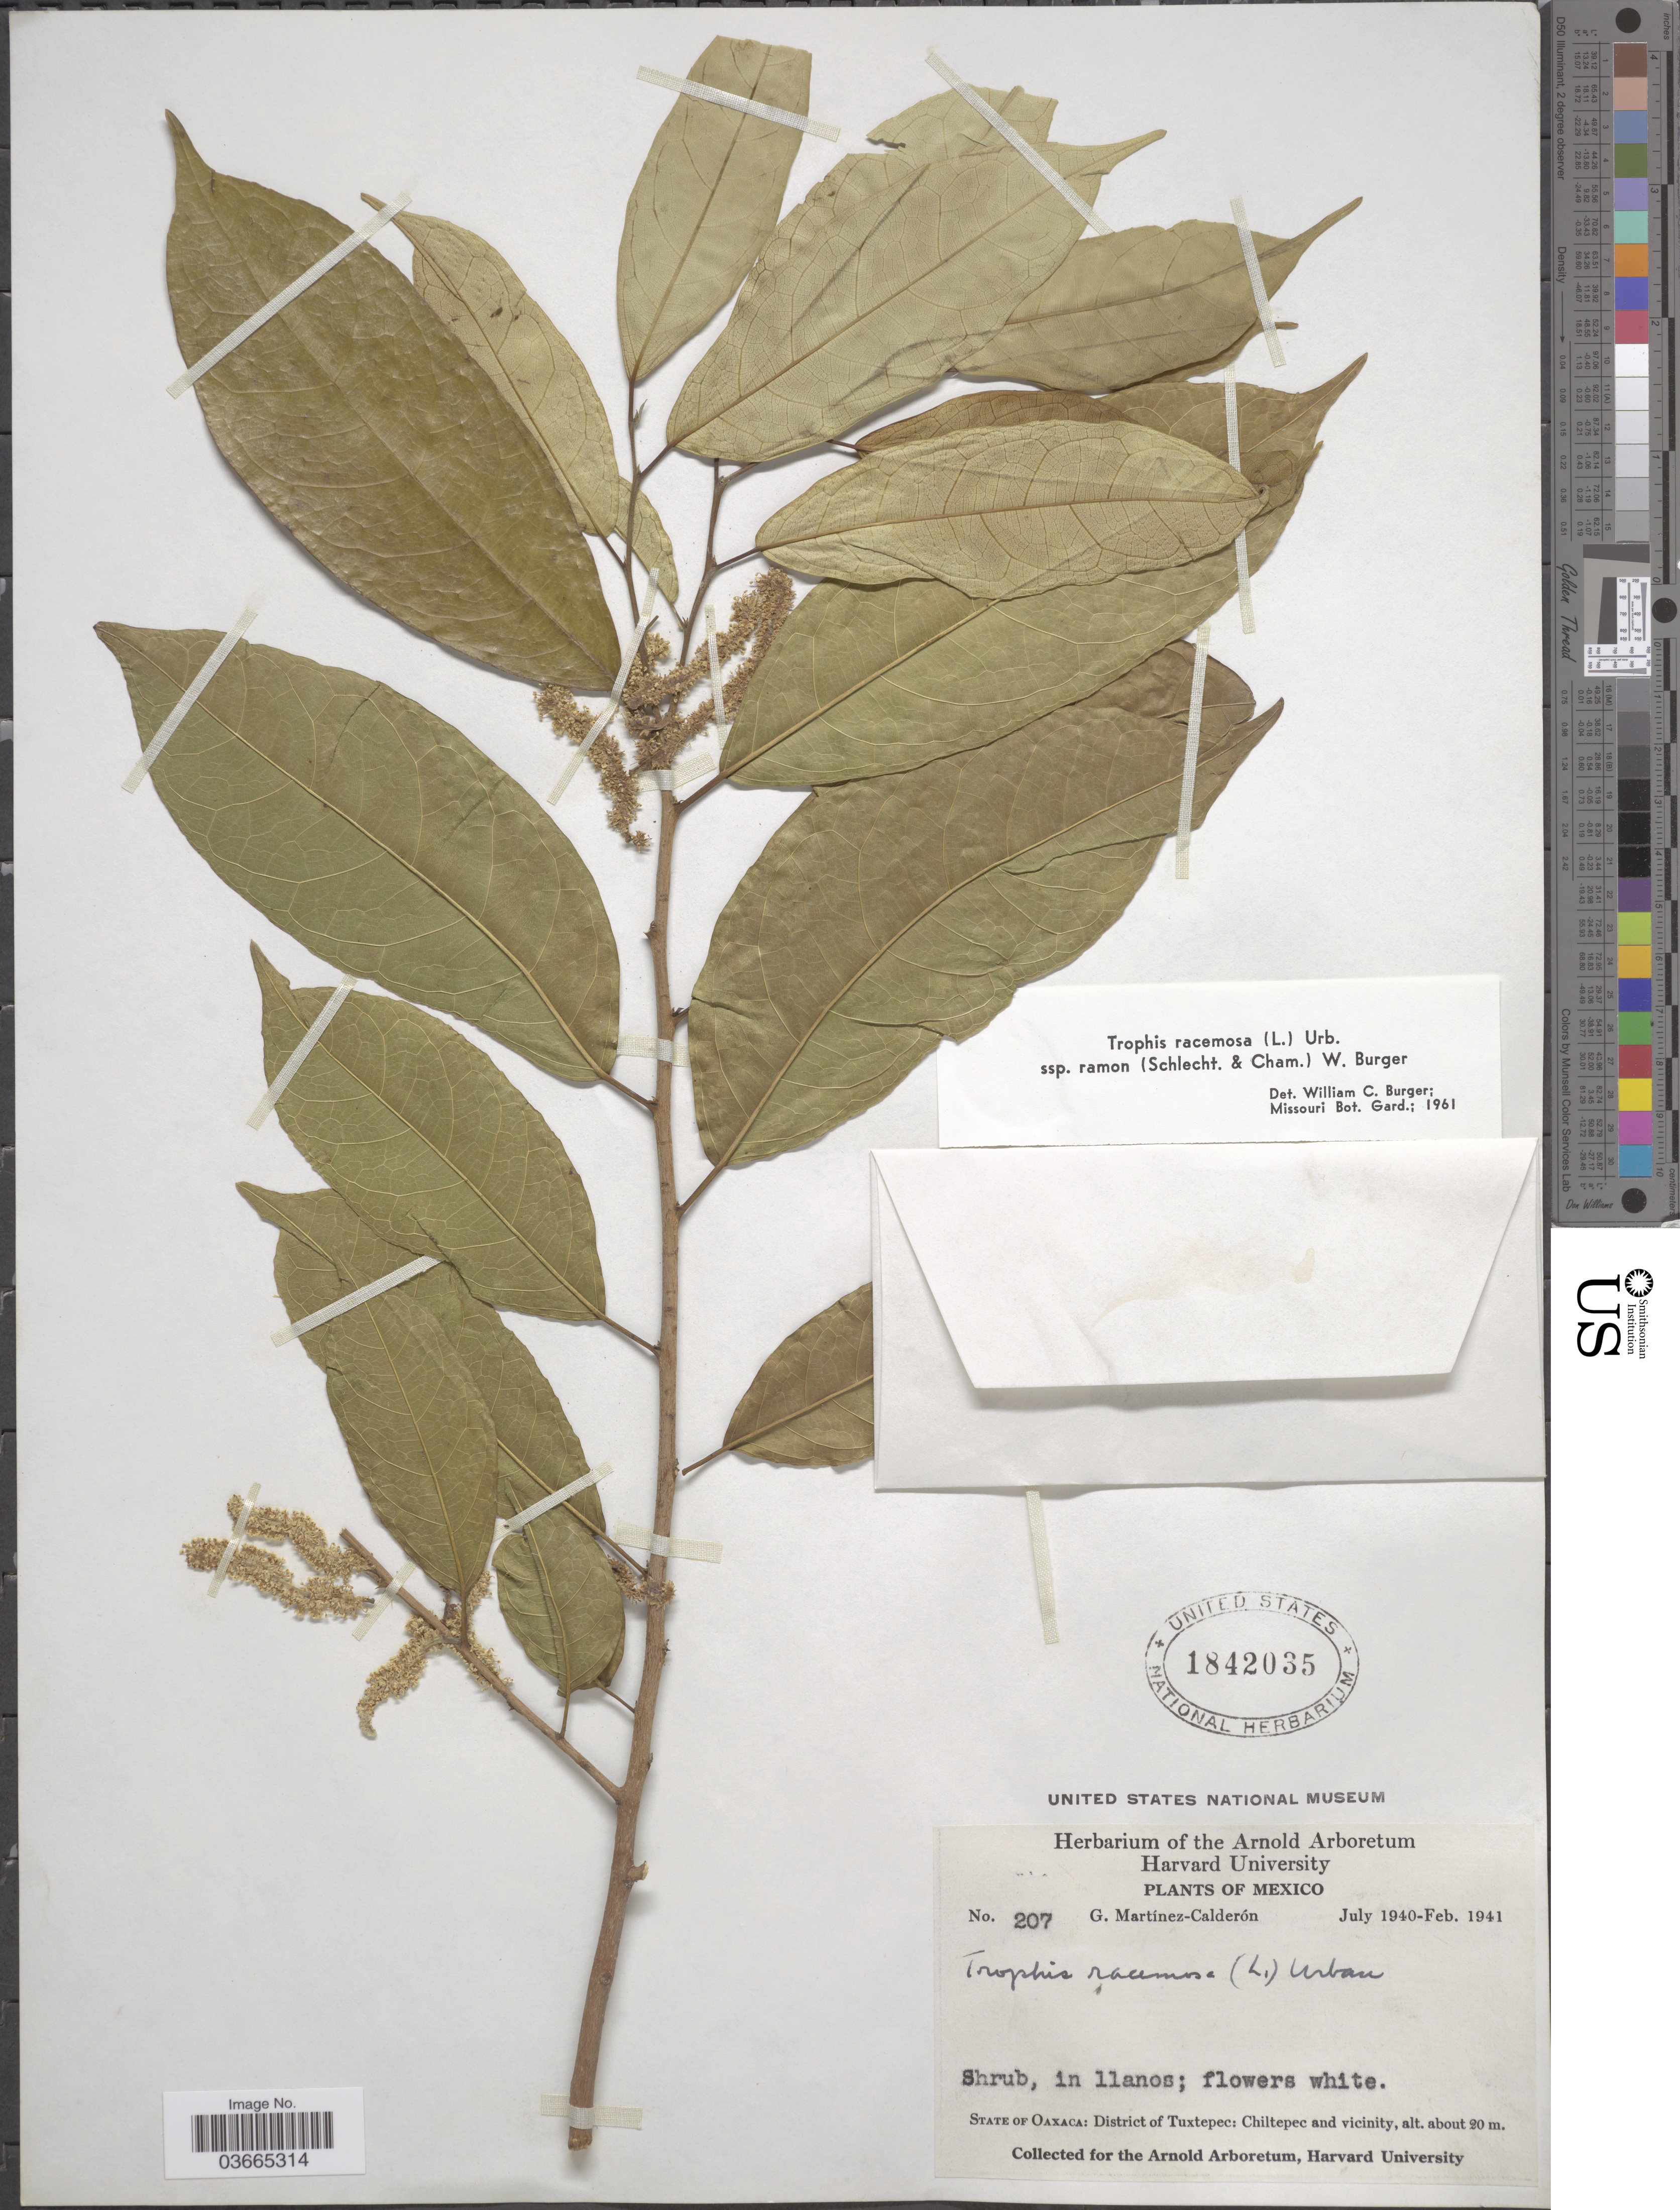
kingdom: Plantae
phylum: Tracheophyta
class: Magnoliopsida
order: Rosales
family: Moraceae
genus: Trophis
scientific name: Trophis racemosa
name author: (L.) Urb.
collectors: G. Martínez Calderón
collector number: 207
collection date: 1940-07/1941-02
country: Mexico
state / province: Oaxaca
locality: District of Tuxtepec: Chiltepec and vicinity.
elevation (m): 20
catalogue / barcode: US 1842035